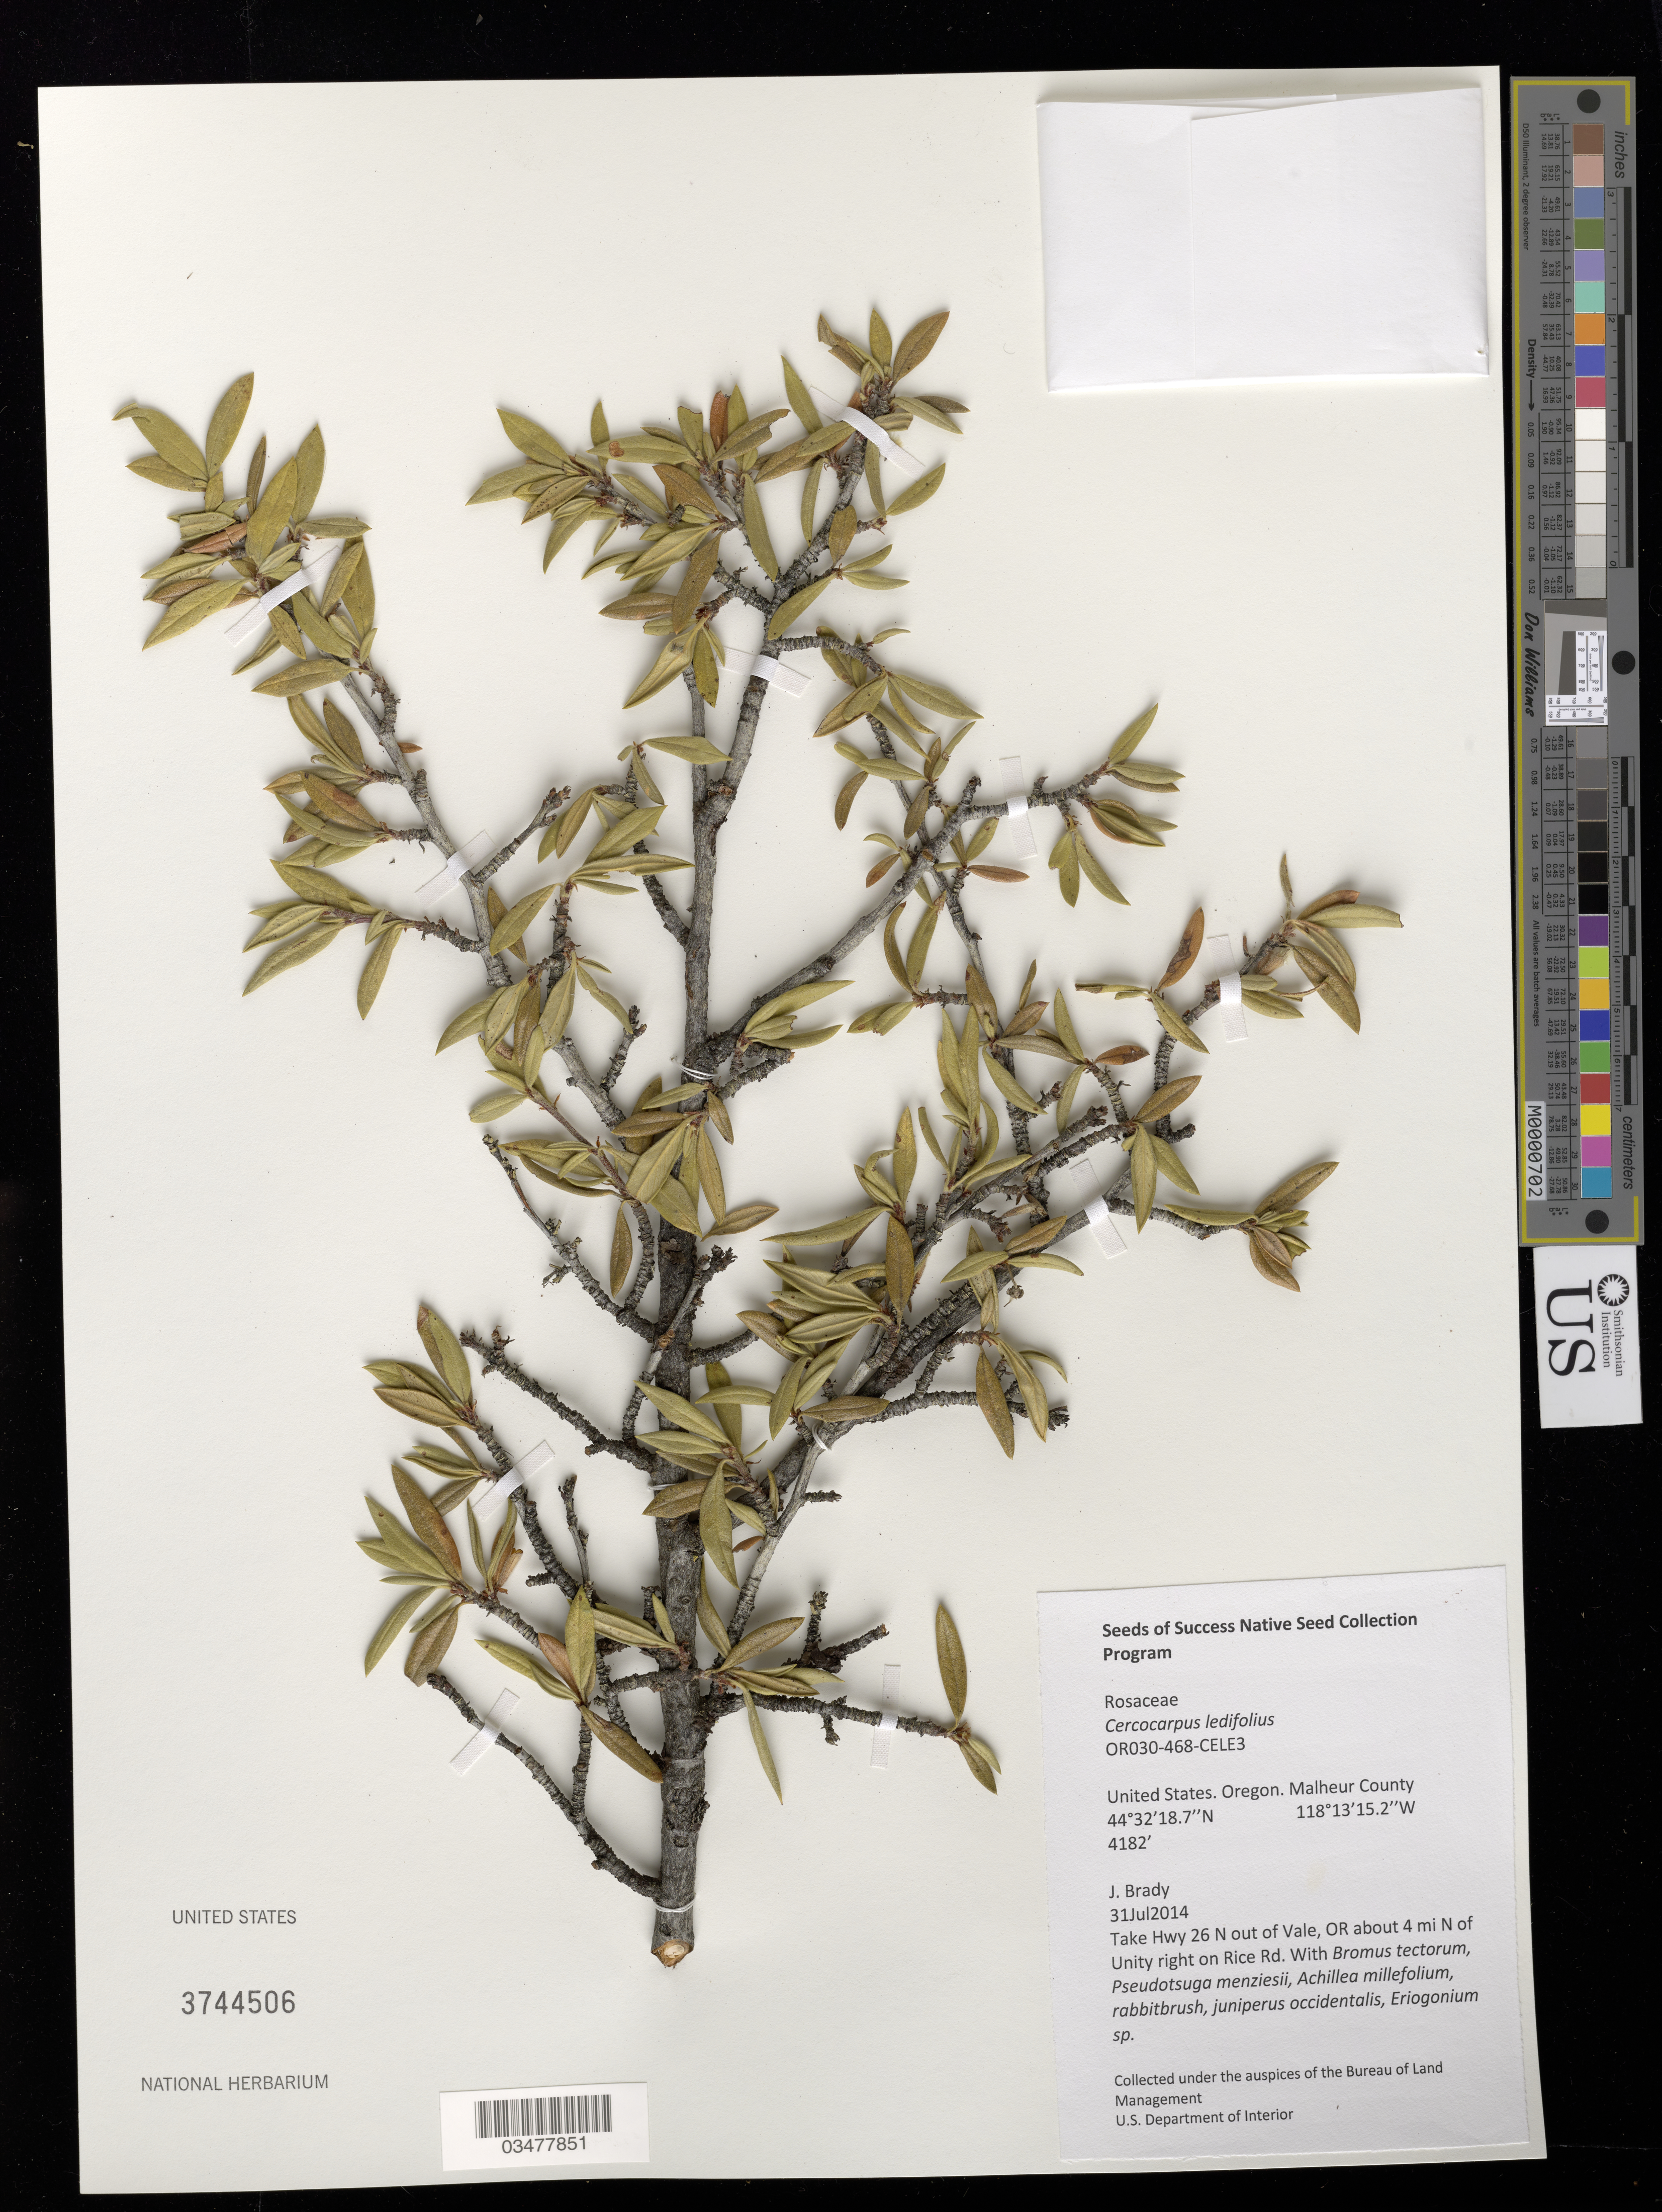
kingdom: Plantae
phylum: Tracheophyta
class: Magnoliopsida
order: Rosales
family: Rosaceae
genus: Cercocarpus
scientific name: Cercocarpus ledifolius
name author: Nutt.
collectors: J. Brady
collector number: OR030-468-CELE3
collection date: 2014-07-31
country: United States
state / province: Oregon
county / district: Malheur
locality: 4 mi. N of Unity right on Rice Rd.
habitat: With Bromus tectorum, Juniperus occidentalis, Eriogonium sp., etc.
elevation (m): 1275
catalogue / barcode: US 3744506